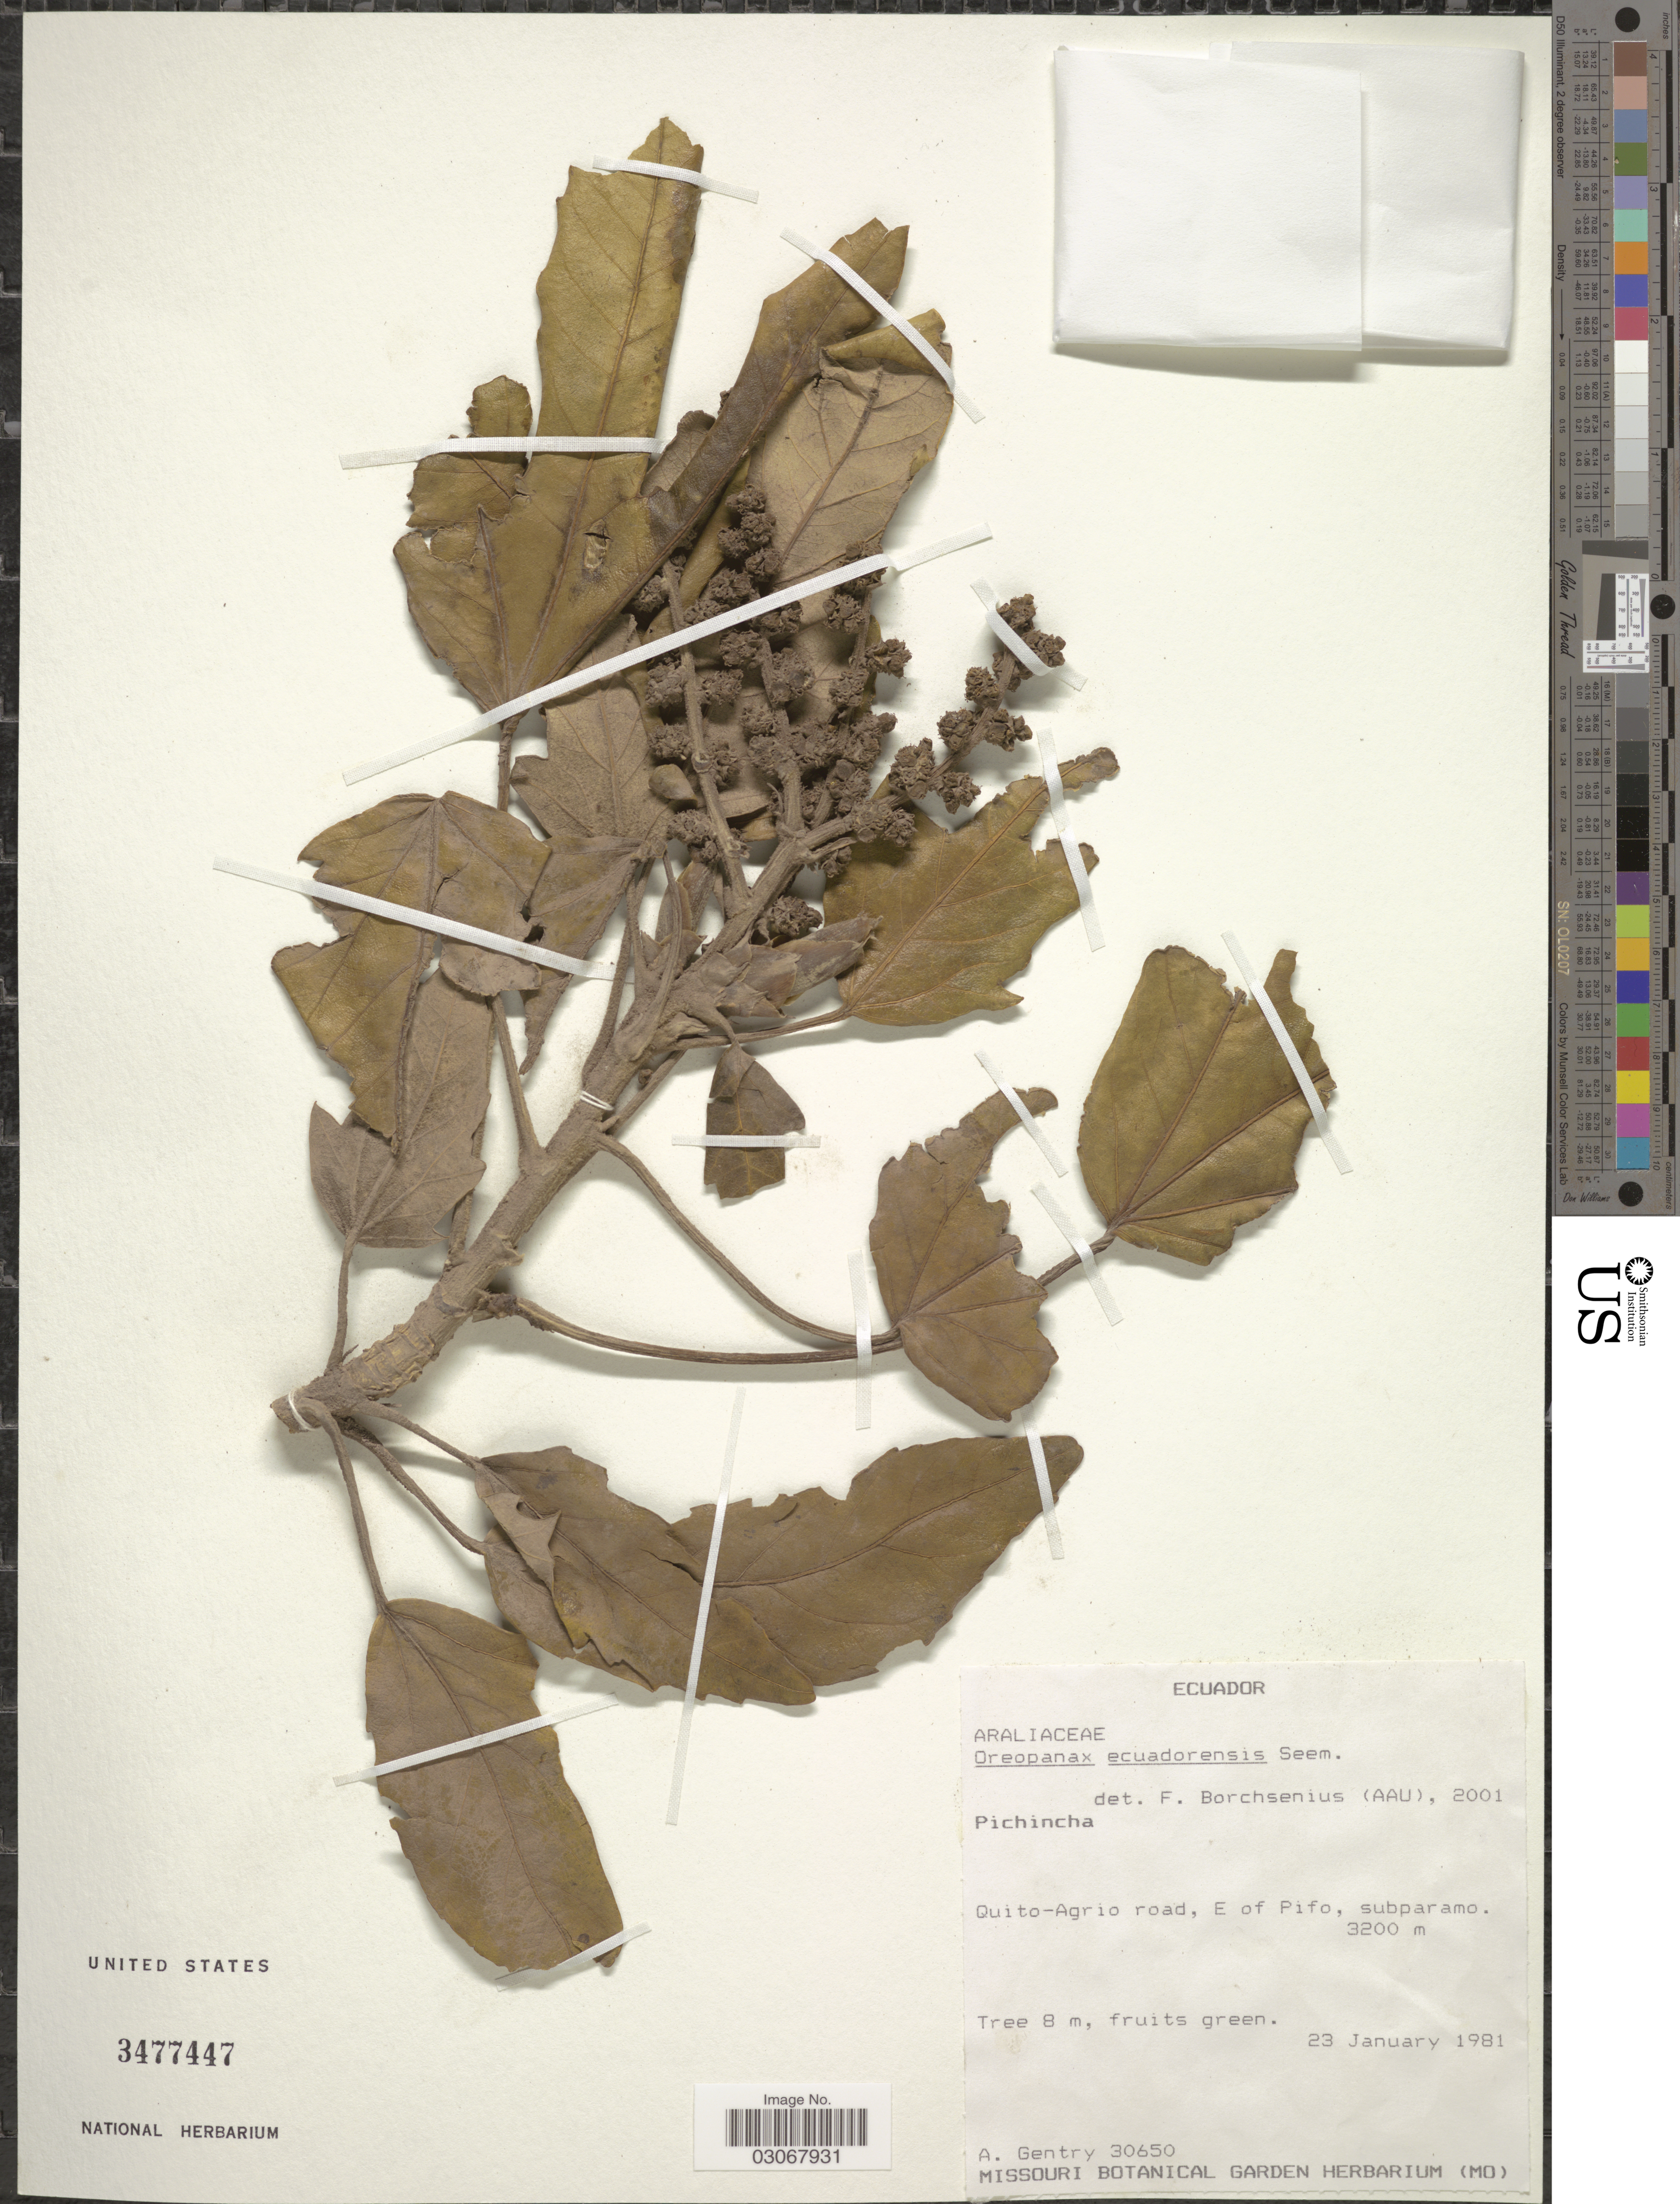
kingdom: Plantae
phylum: Tracheophyta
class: Magnoliopsida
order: Apiales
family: Araliaceae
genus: Oreopanax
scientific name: Oreopanax ecuadoriensis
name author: Seem.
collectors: A. H. Gentry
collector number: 30650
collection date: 1981-01-23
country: Ecuador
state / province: Pichincha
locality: Quito-Agrio road, E of Pifo, subparamo.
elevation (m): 3200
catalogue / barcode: US 3477447